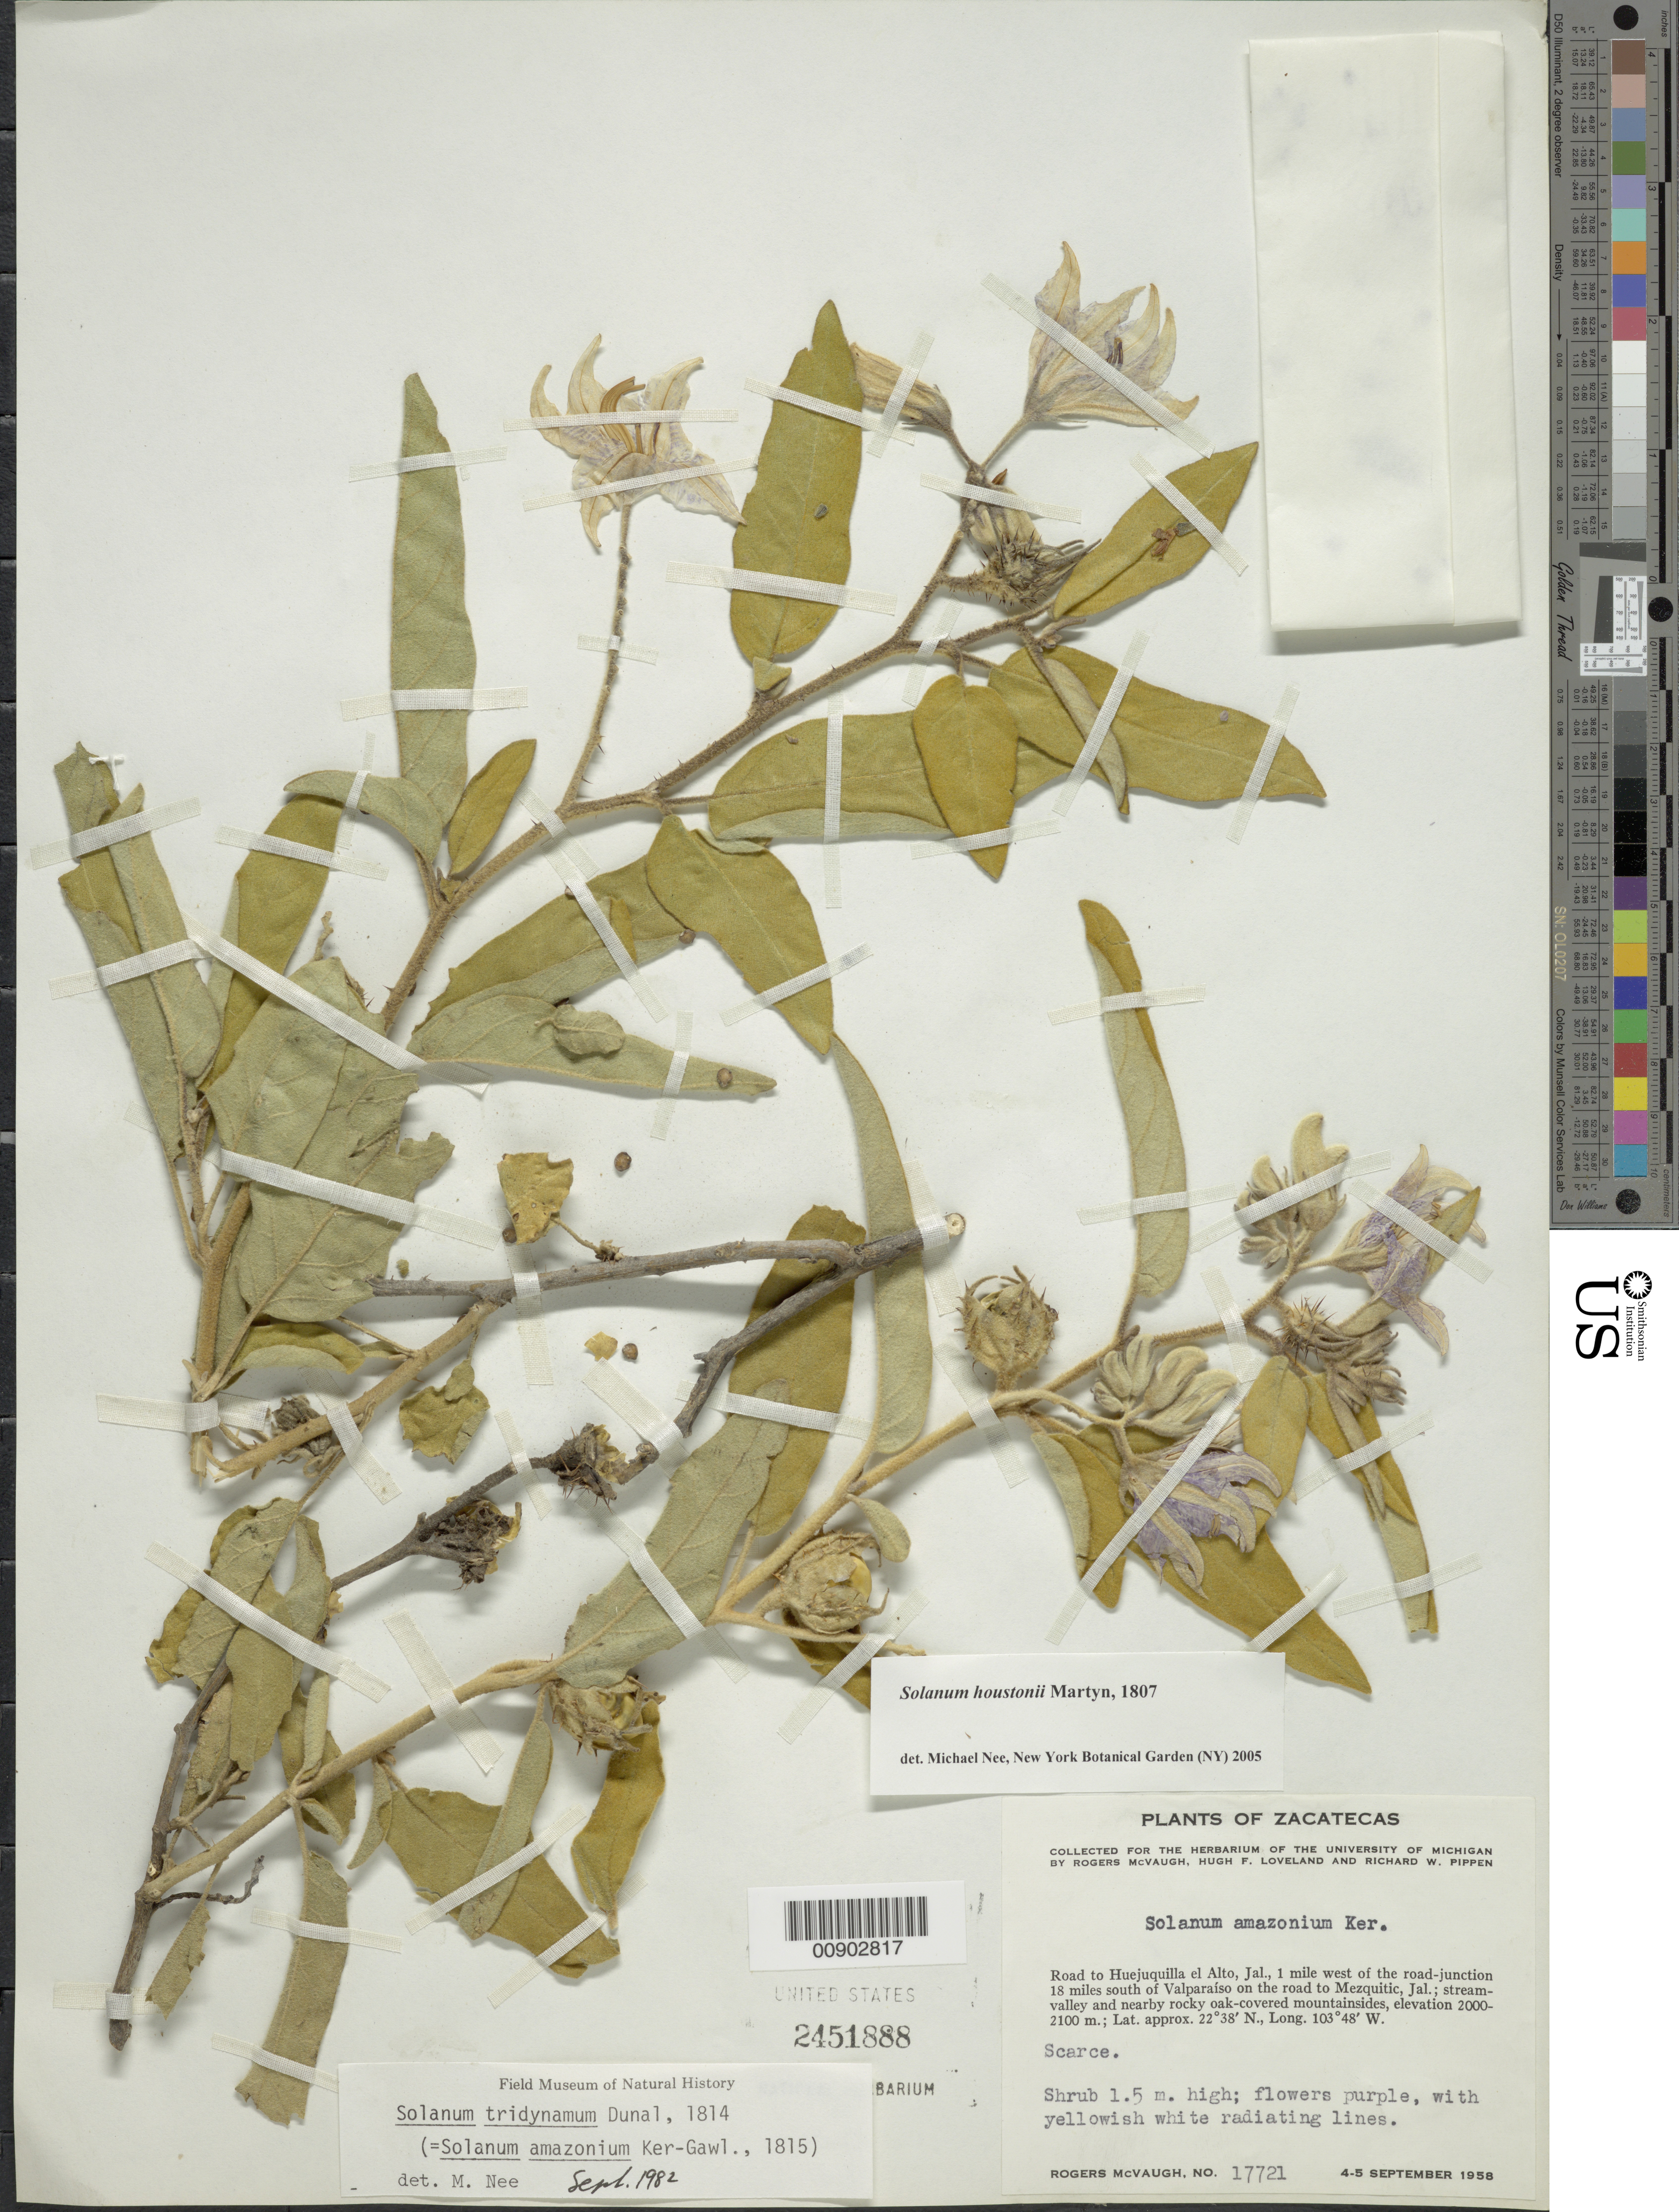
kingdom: Plantae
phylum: Tracheophyta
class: Magnoliopsida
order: Solanales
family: Solanaceae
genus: Solanum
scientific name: Solanum houstonii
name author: Dunal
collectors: R. McVaugh, H. Loveland & R. W. Pippen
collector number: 17721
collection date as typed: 04 Sep 1958 to 05 Sep 1958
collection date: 1958-09-04/1958-09-05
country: Mexico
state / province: Zacatecas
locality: Road to Huejuquilla el Alto, Jal., 1 mile west of the road-junction 18 miles south of Valparaíso on the road to Mezquitic, Jal.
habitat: Stream-valley and nearby rocky oak-covered mountainsides.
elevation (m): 2100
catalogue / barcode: US 2451888